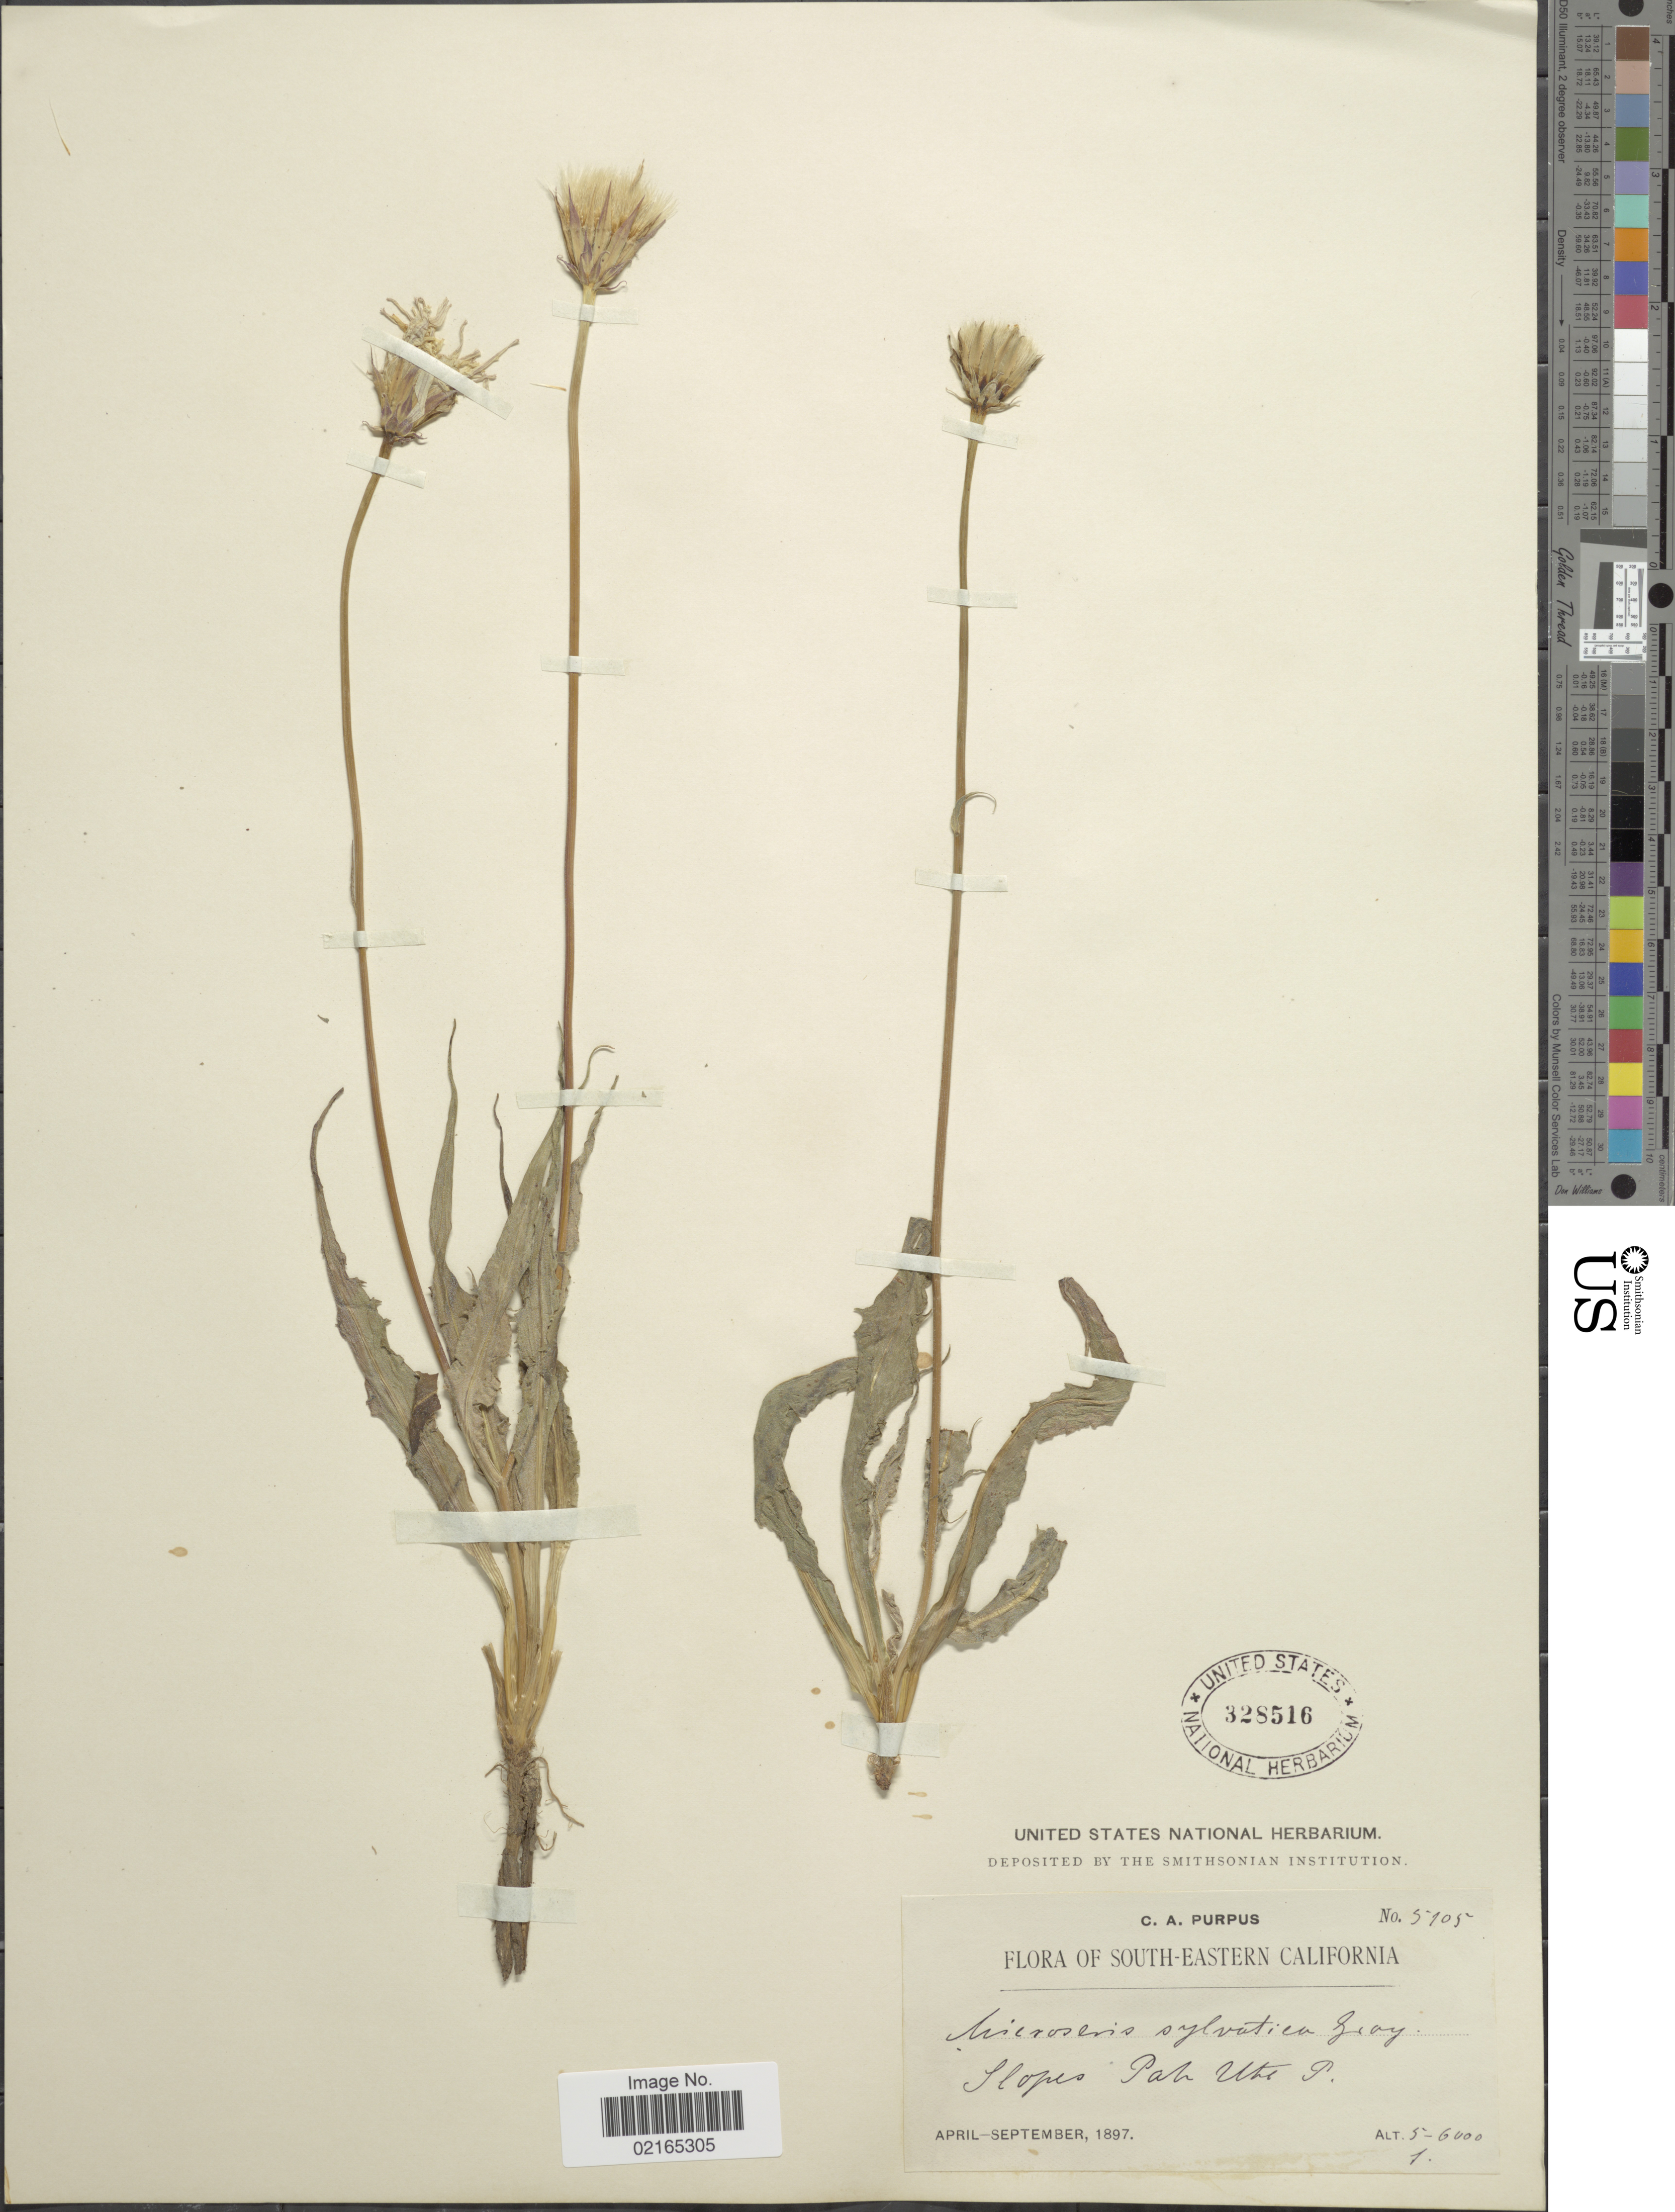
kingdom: Plantae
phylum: Tracheophyta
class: Magnoliopsida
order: Asterales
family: Asteraceae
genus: Microseris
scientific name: Microseris sylvatica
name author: (Benth.) Sch. Bip.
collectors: C. A. Purpus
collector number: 5105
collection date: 1897-04/1897-09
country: United States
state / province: California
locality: South-eastern California, Sloeps, Pahute Peak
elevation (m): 1524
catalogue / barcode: US 328516